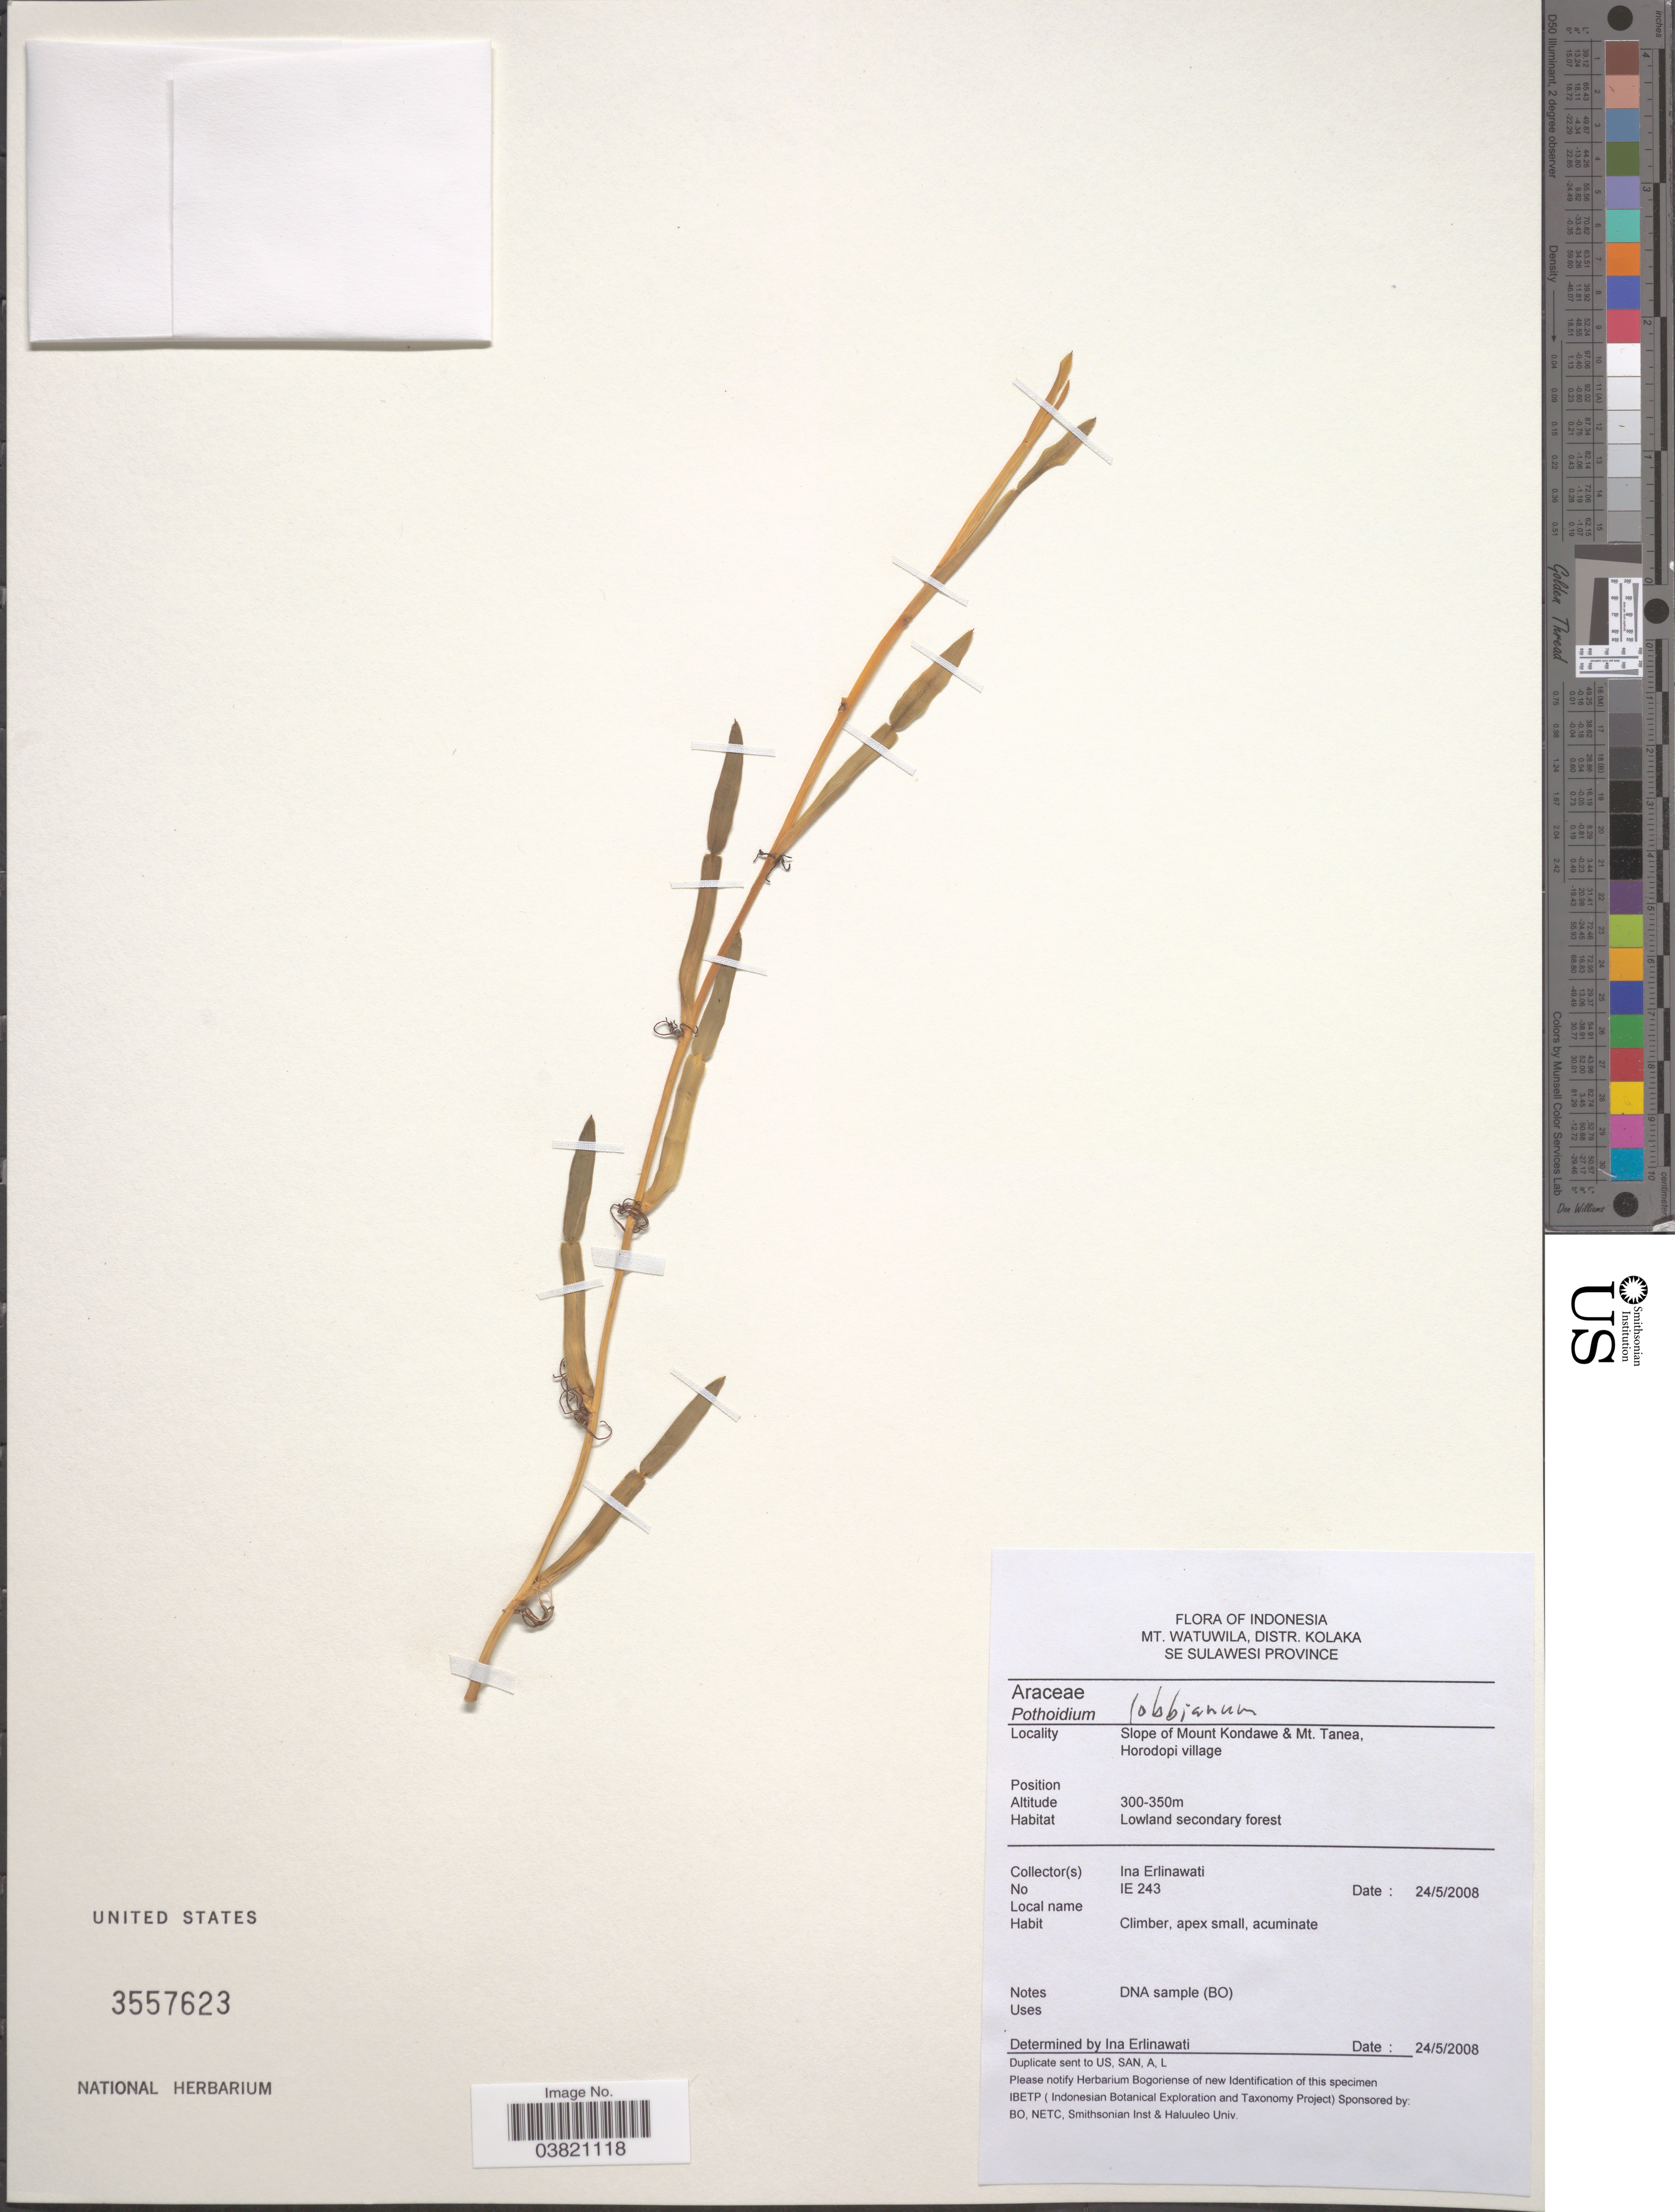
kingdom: Plantae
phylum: Tracheophyta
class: Liliopsida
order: Alismatales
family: Araceae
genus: Pothoidium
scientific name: Pothoidium lobbianum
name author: Schott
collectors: I. Erlinawati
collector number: IE 243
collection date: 2008-05-24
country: Indonesia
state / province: Sulawesi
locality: Mt. Watuwila, Distr. Kolaka. SE Sulawesi Province. Slope of Mount Kondawe & Mt. Tanea, Horodopi village.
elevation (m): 300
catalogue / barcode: US 3557623